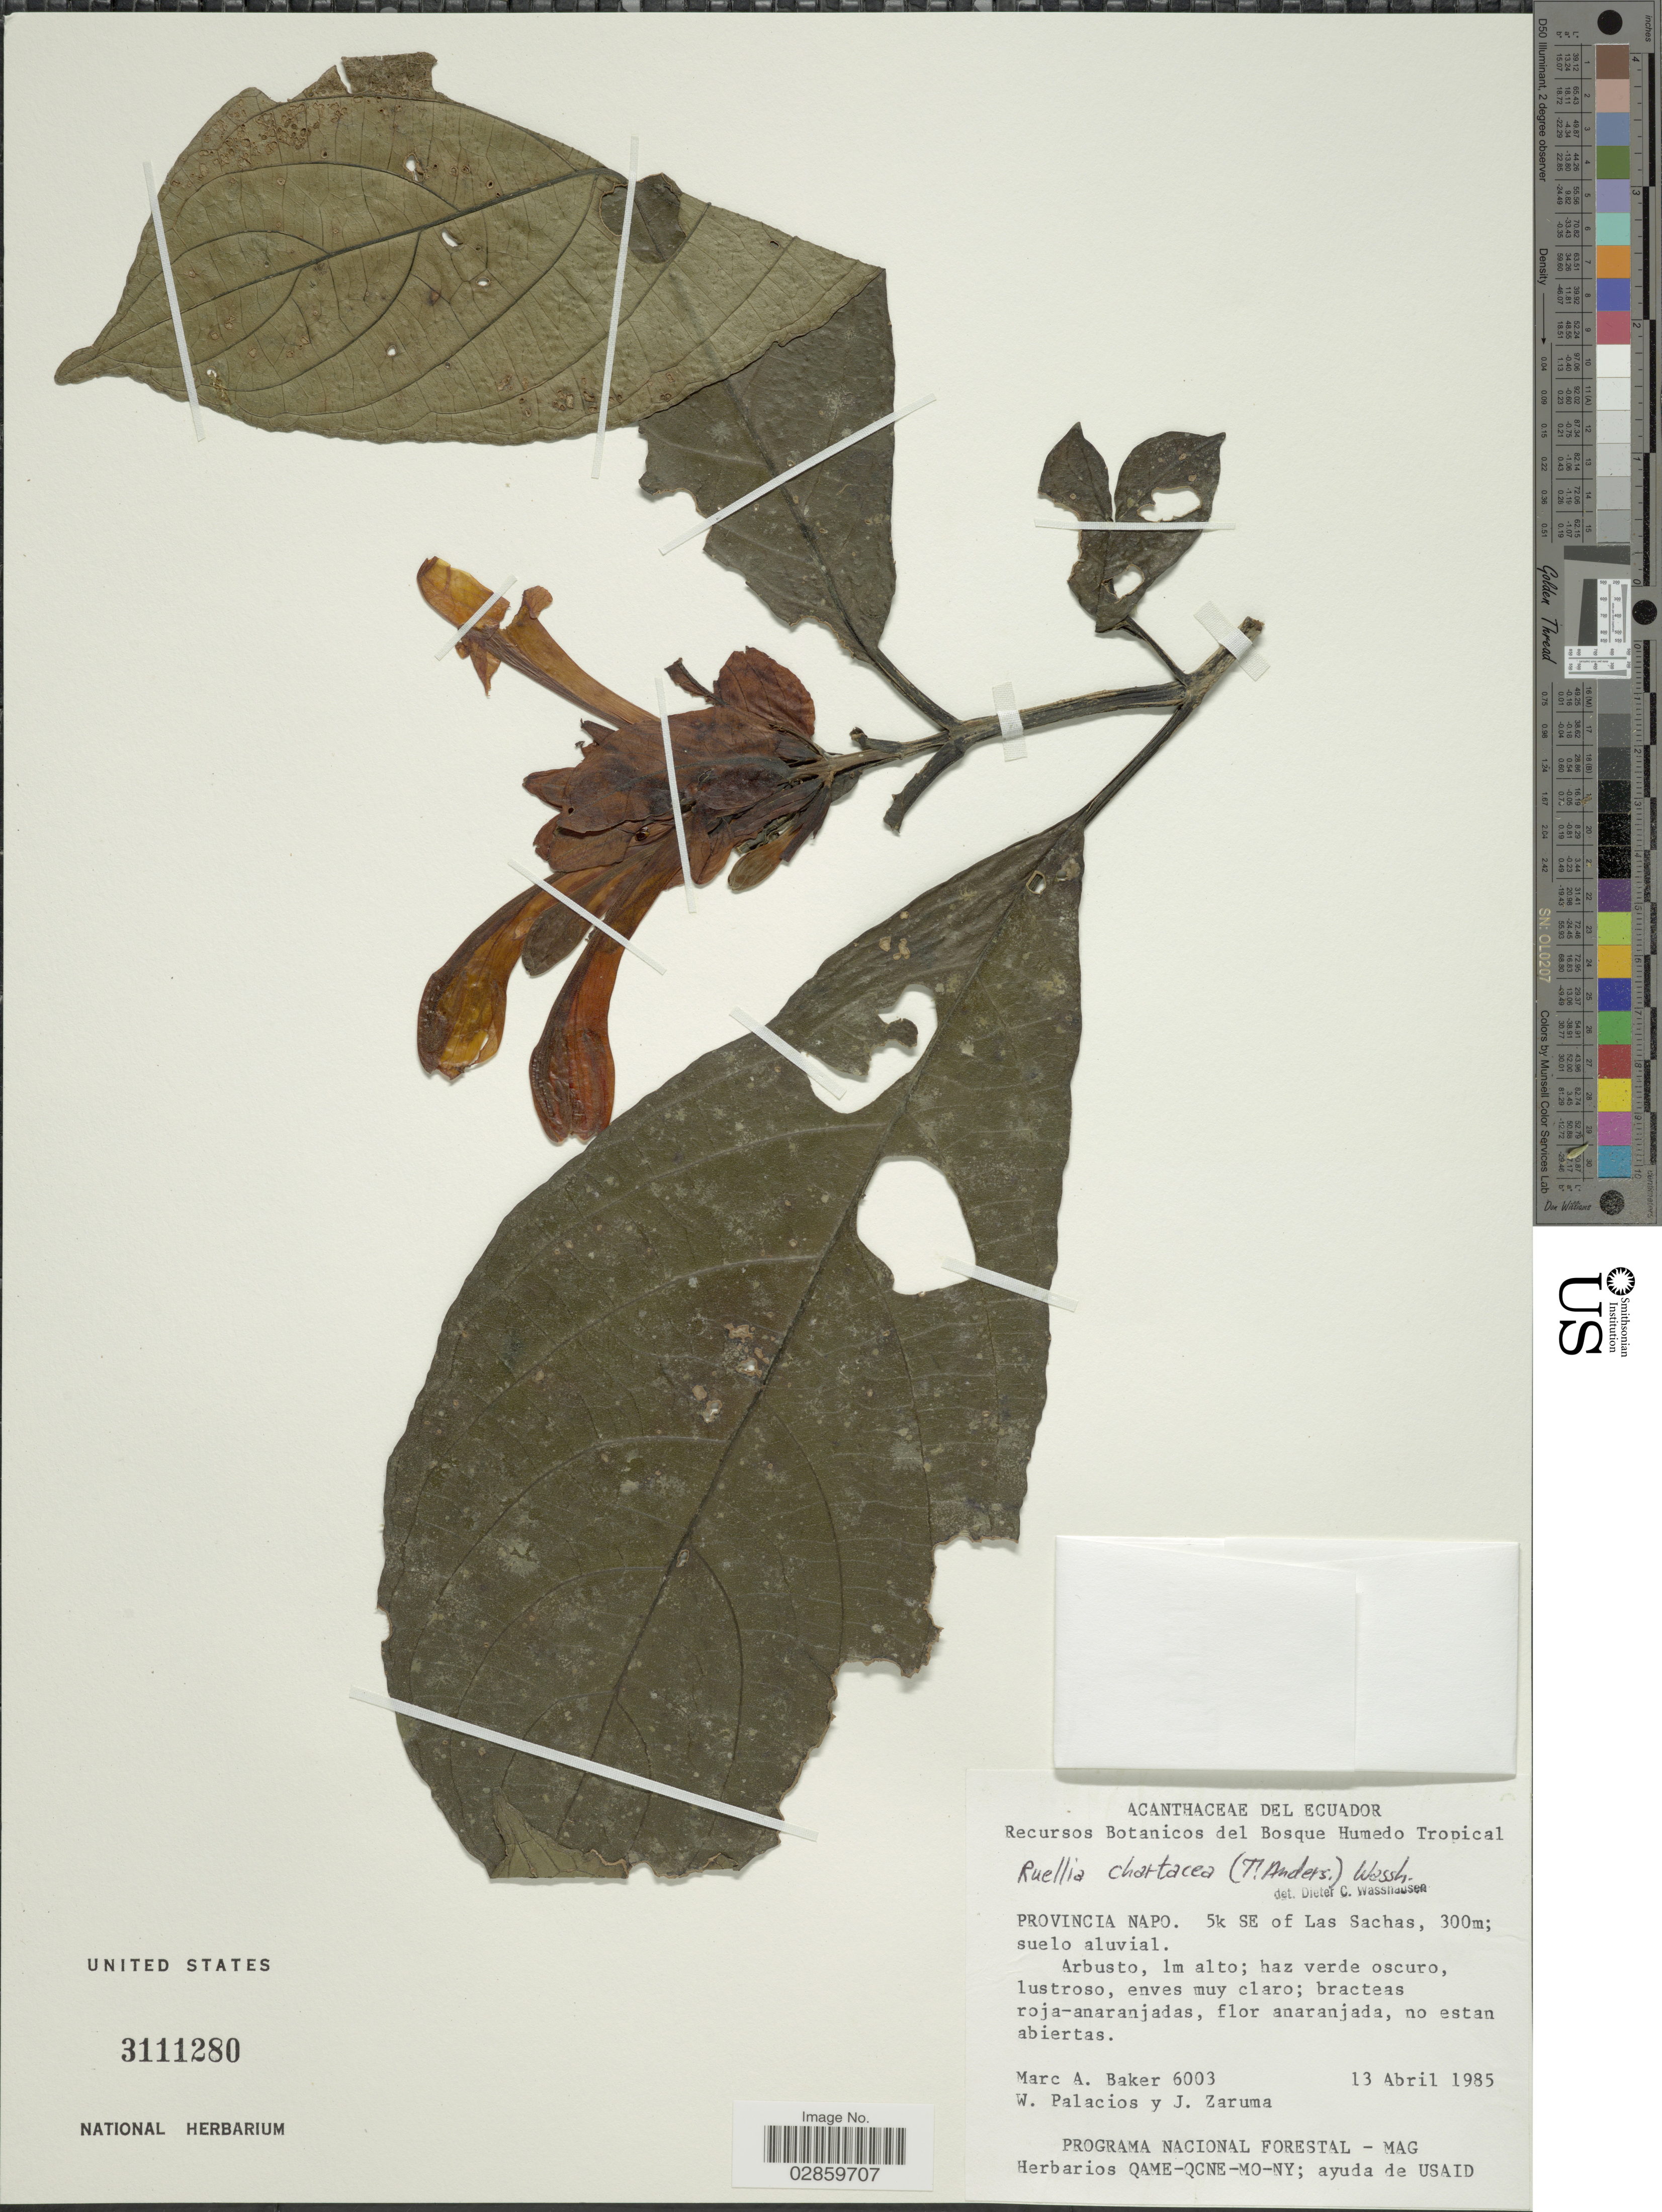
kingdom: Plantae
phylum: Tracheophyta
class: Magnoliopsida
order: Lamiales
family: Acanthaceae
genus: Ruellia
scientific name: Ruellia chartacea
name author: (T. Anderson) Wassh.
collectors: M. A. Baker, W. Palacios & J. Zaruma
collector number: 6003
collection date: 1985-04-13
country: Ecuador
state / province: Napo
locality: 5k SE of Las Sachas.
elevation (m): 300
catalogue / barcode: US 3111280